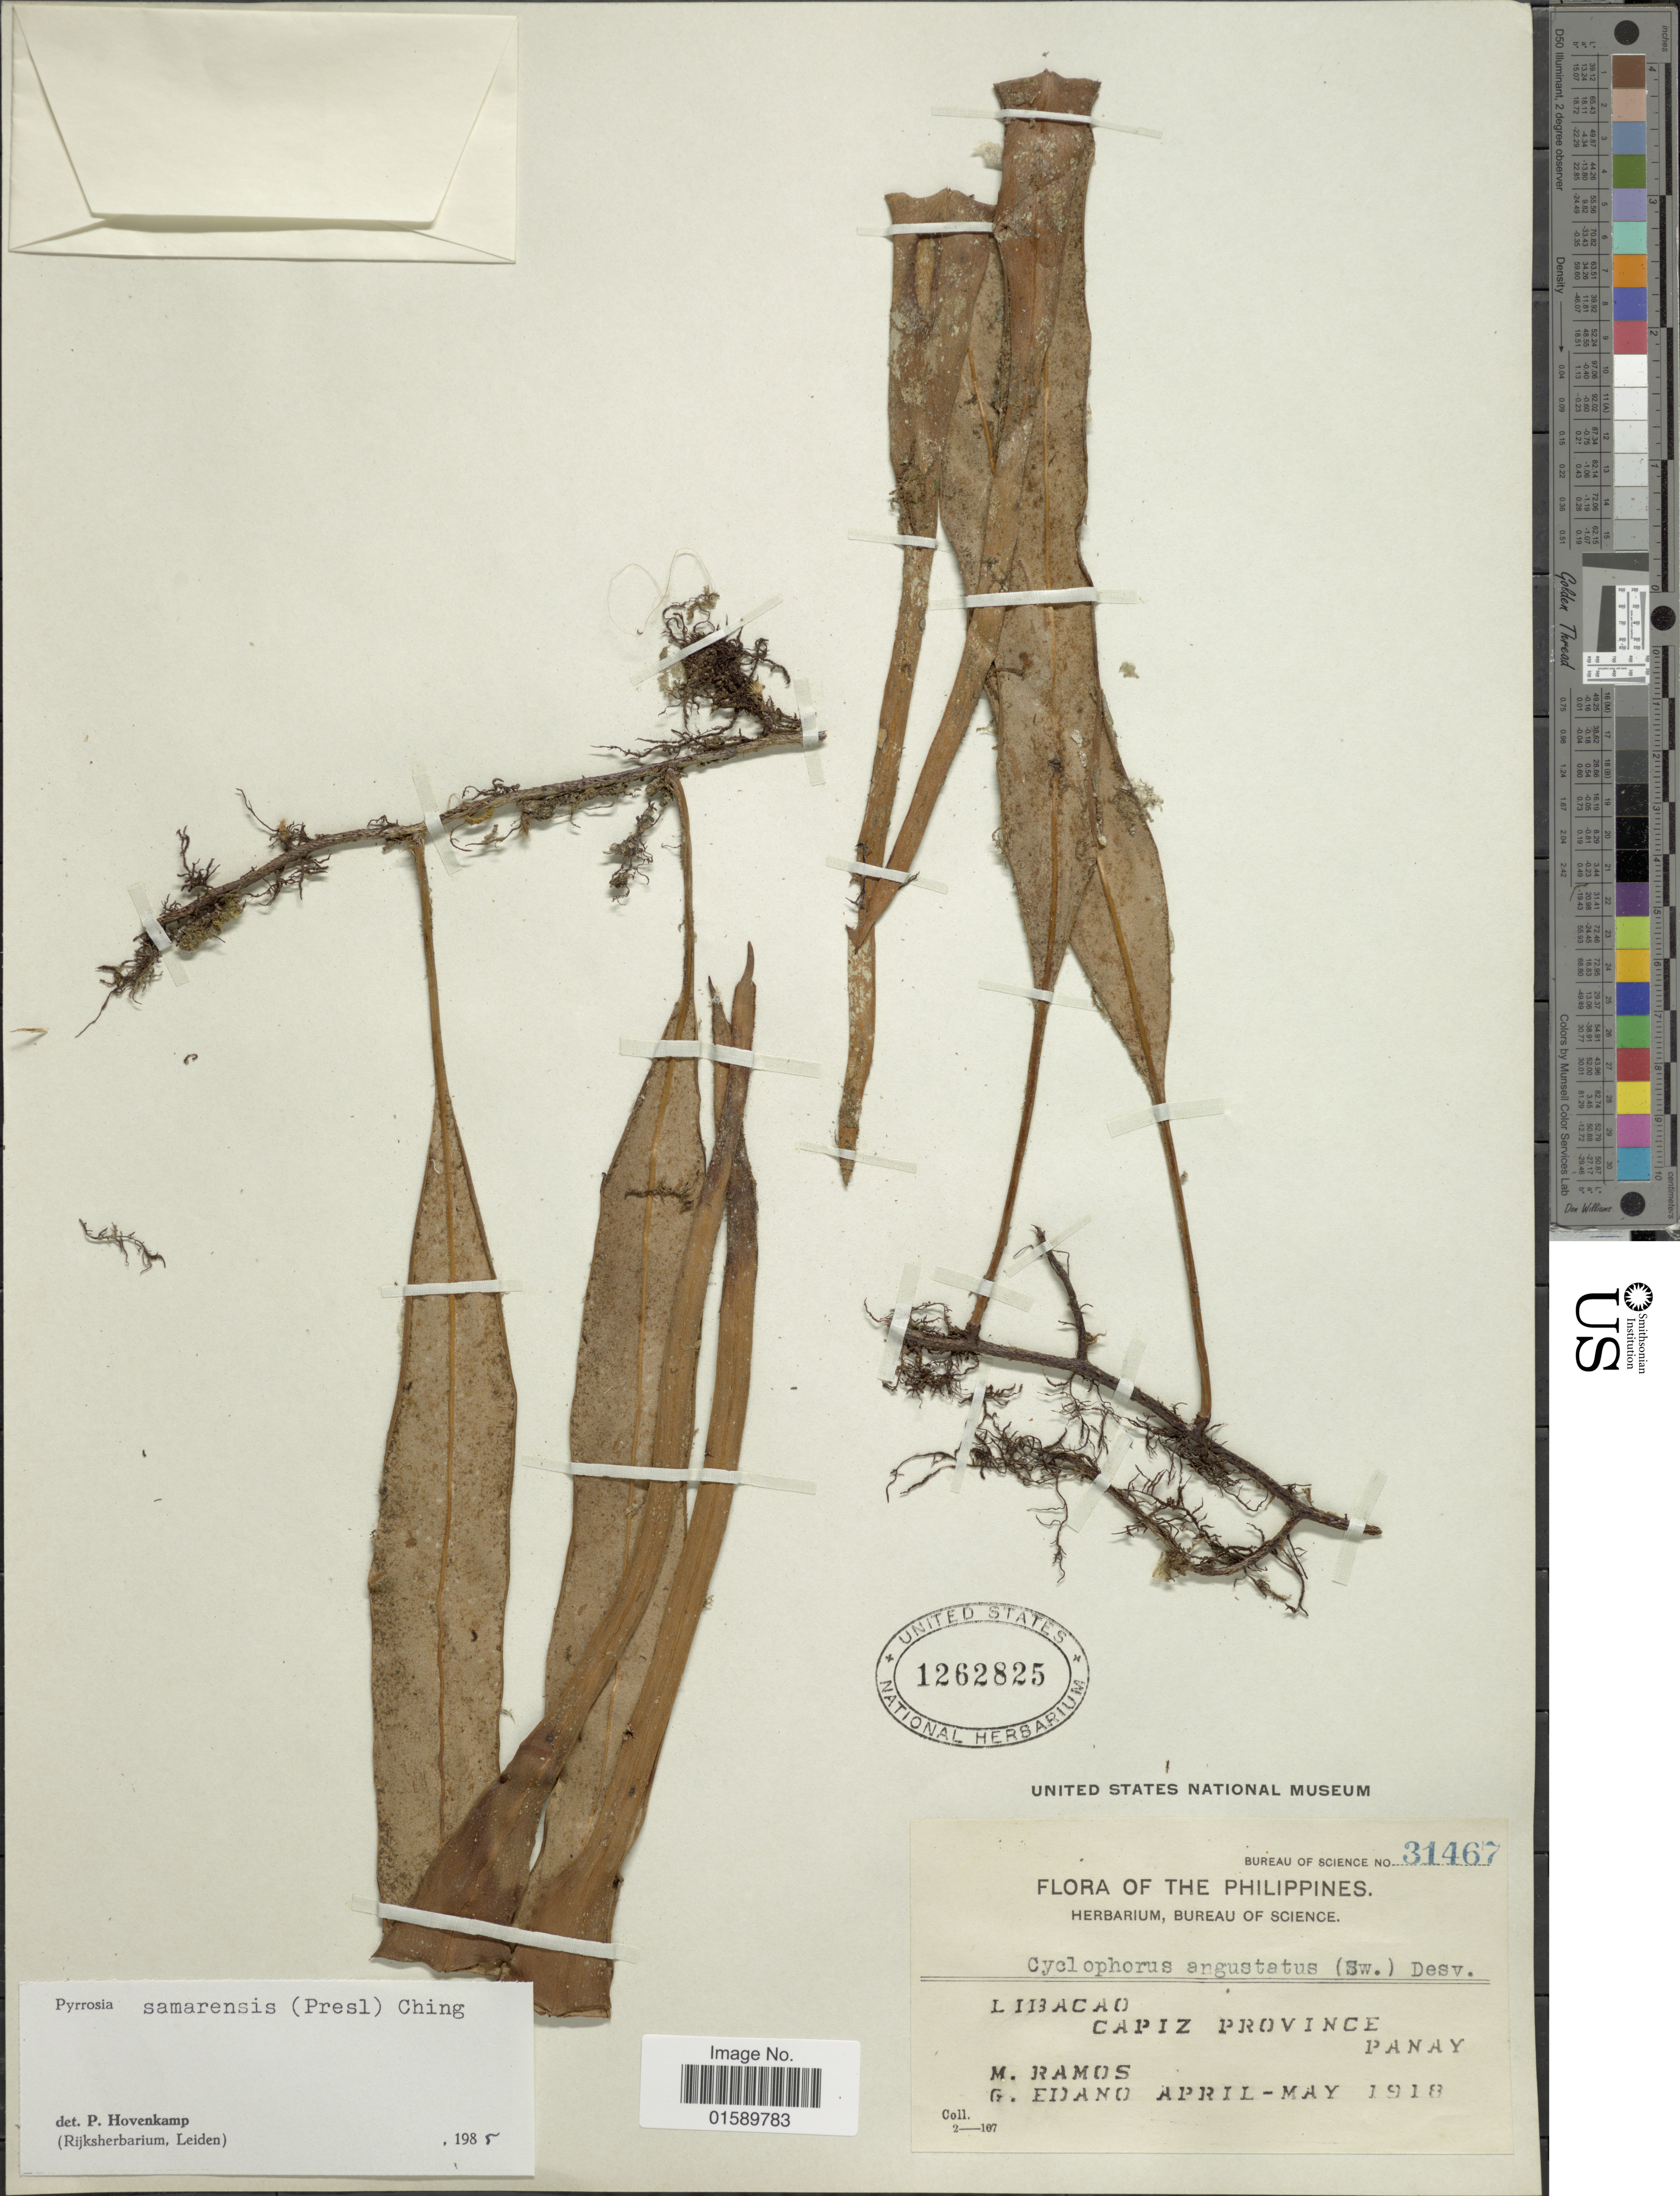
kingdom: Plantae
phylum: Tracheophyta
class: Polypodiopsida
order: Polypodiales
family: Polypodiaceae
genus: Pyrrosia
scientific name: Pyrrosia samarensis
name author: (C. Presl) Ching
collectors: M. Ramos & G. Edaño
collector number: Bureau of science 31467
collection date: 1918-04/1918-05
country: Philippines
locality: Libacao, Capiz Province, Panay.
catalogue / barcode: US 1262825